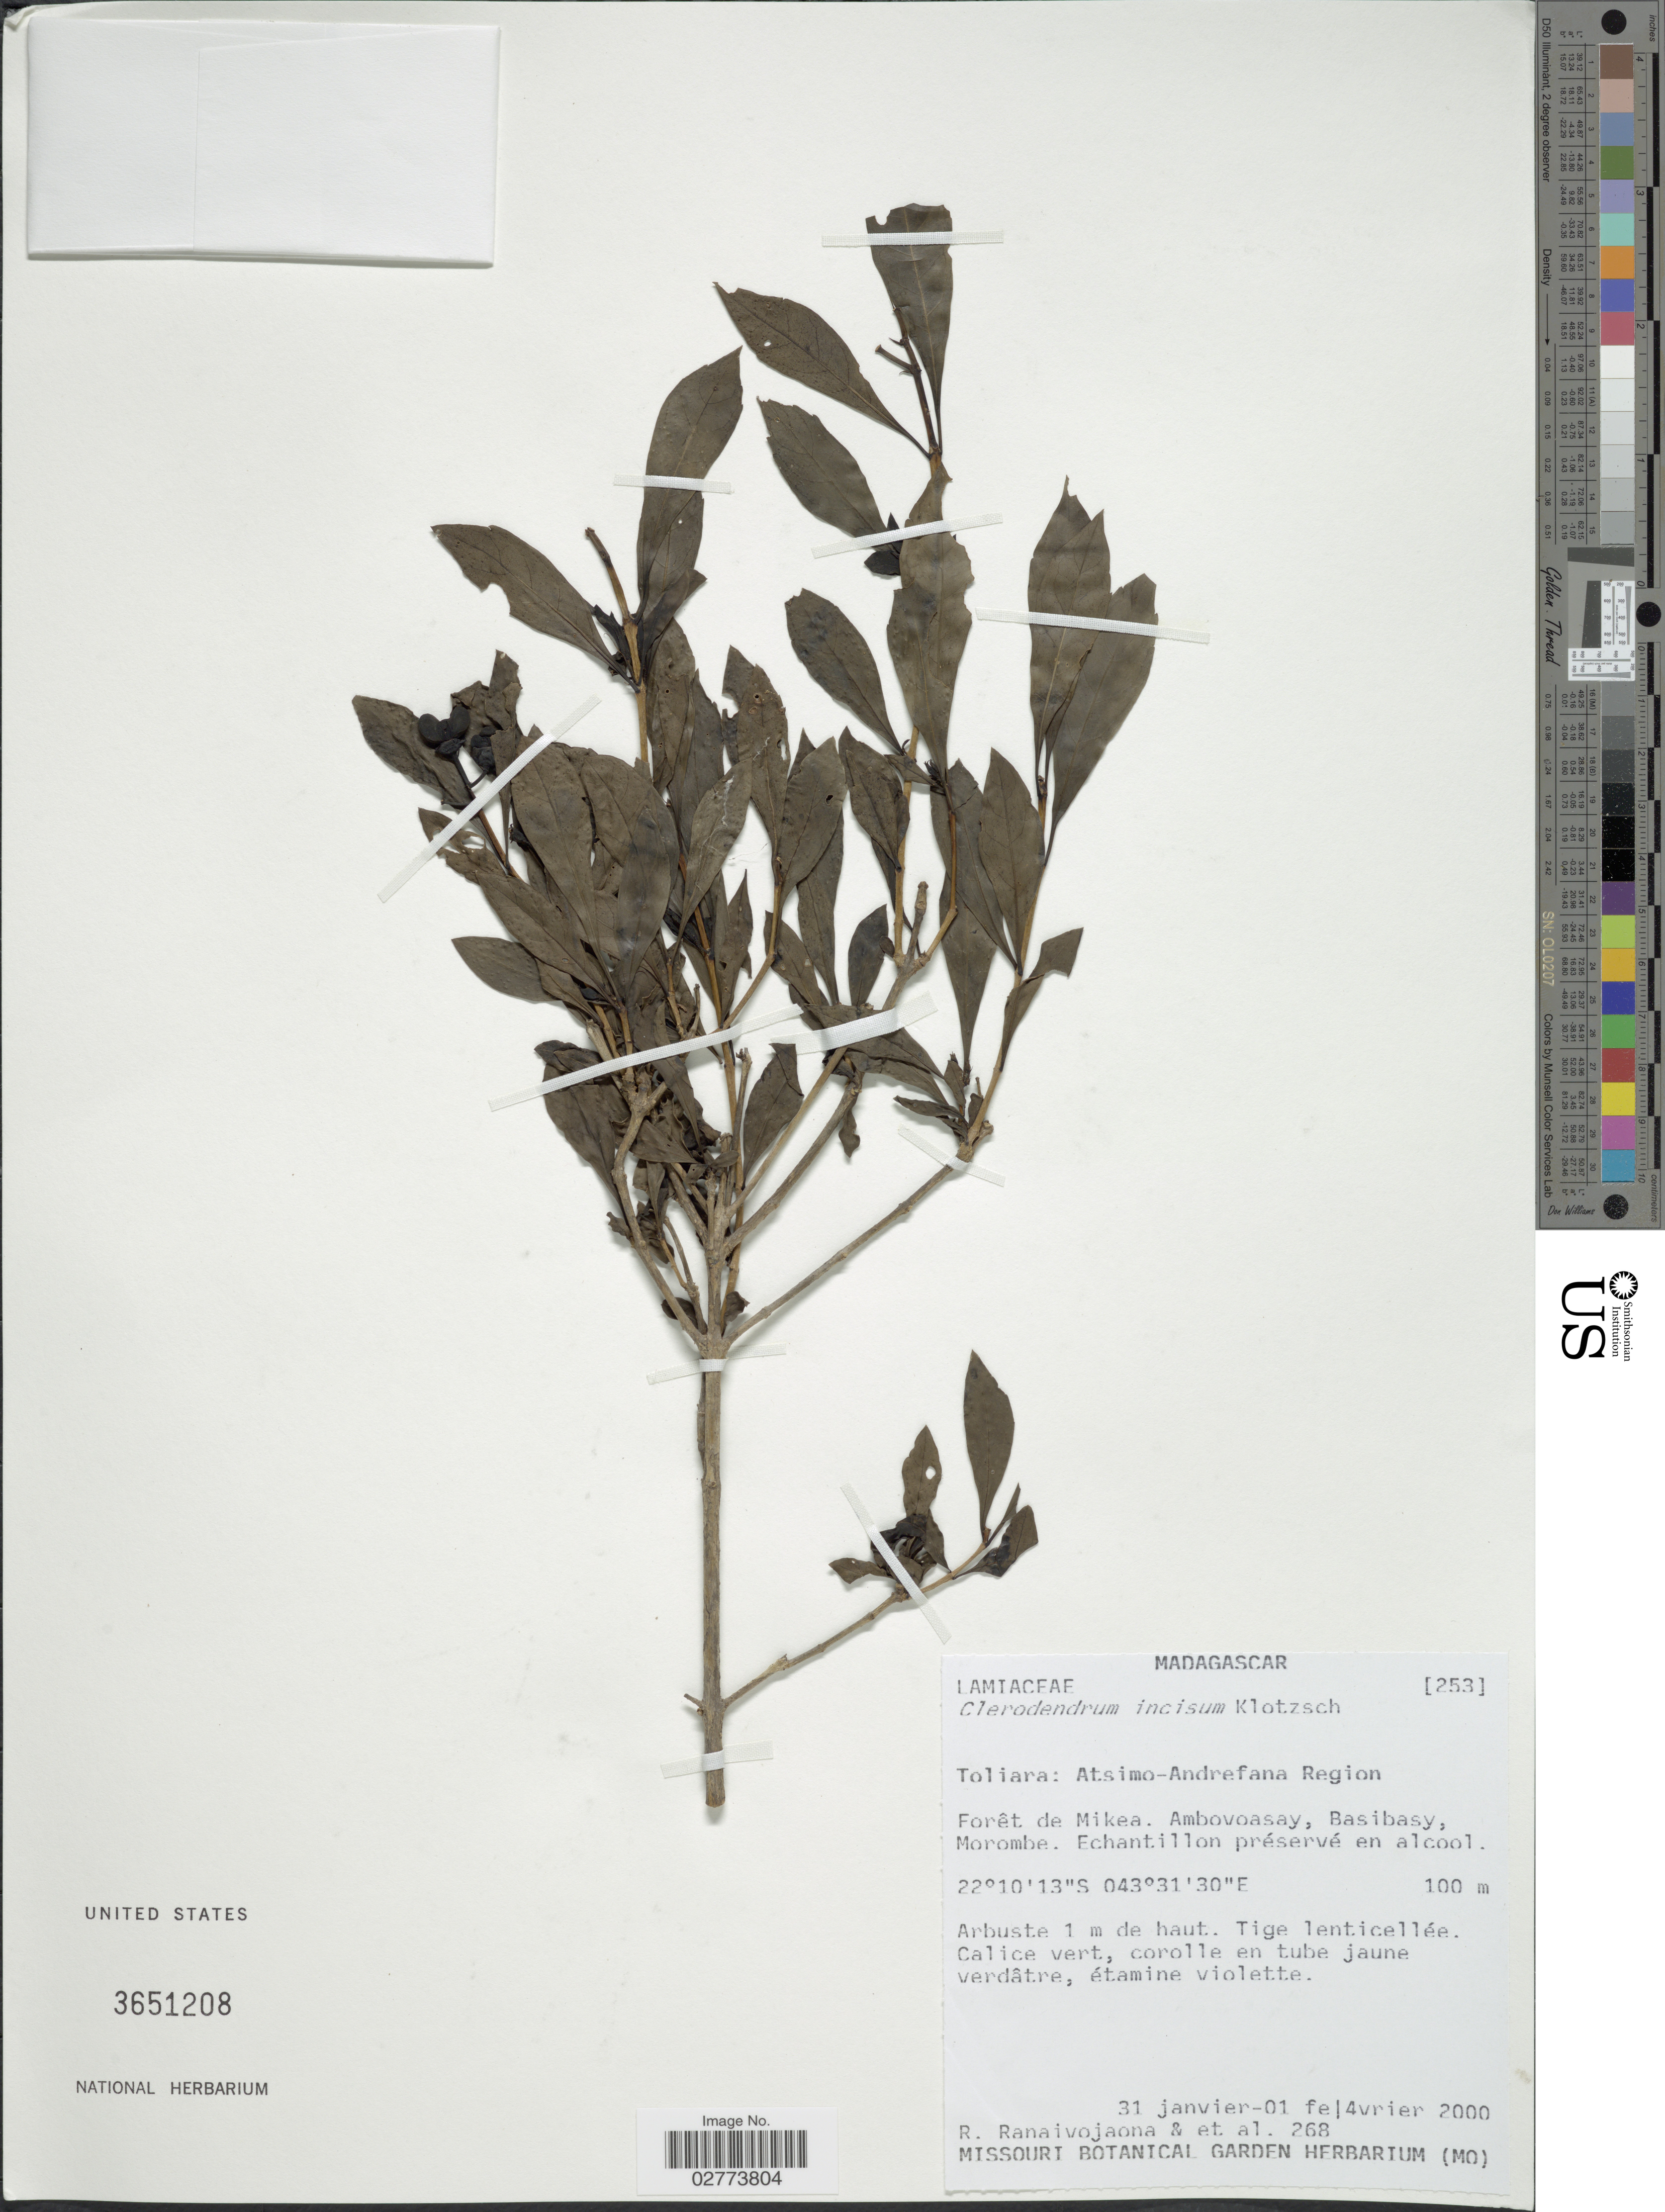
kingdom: Plantae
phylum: Tracheophyta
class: Magnoliopsida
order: Lamiales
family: Lamiaceae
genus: Clerodendrum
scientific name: Clerodendrum incisum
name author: Klotzsch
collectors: R. Ranaivojaona & et al.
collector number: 268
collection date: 2000-01-31/2000-02-01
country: Madagascar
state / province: Atsimo-Andrefana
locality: Atsimo-Andrefana Region.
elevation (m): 100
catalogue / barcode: US 3651208